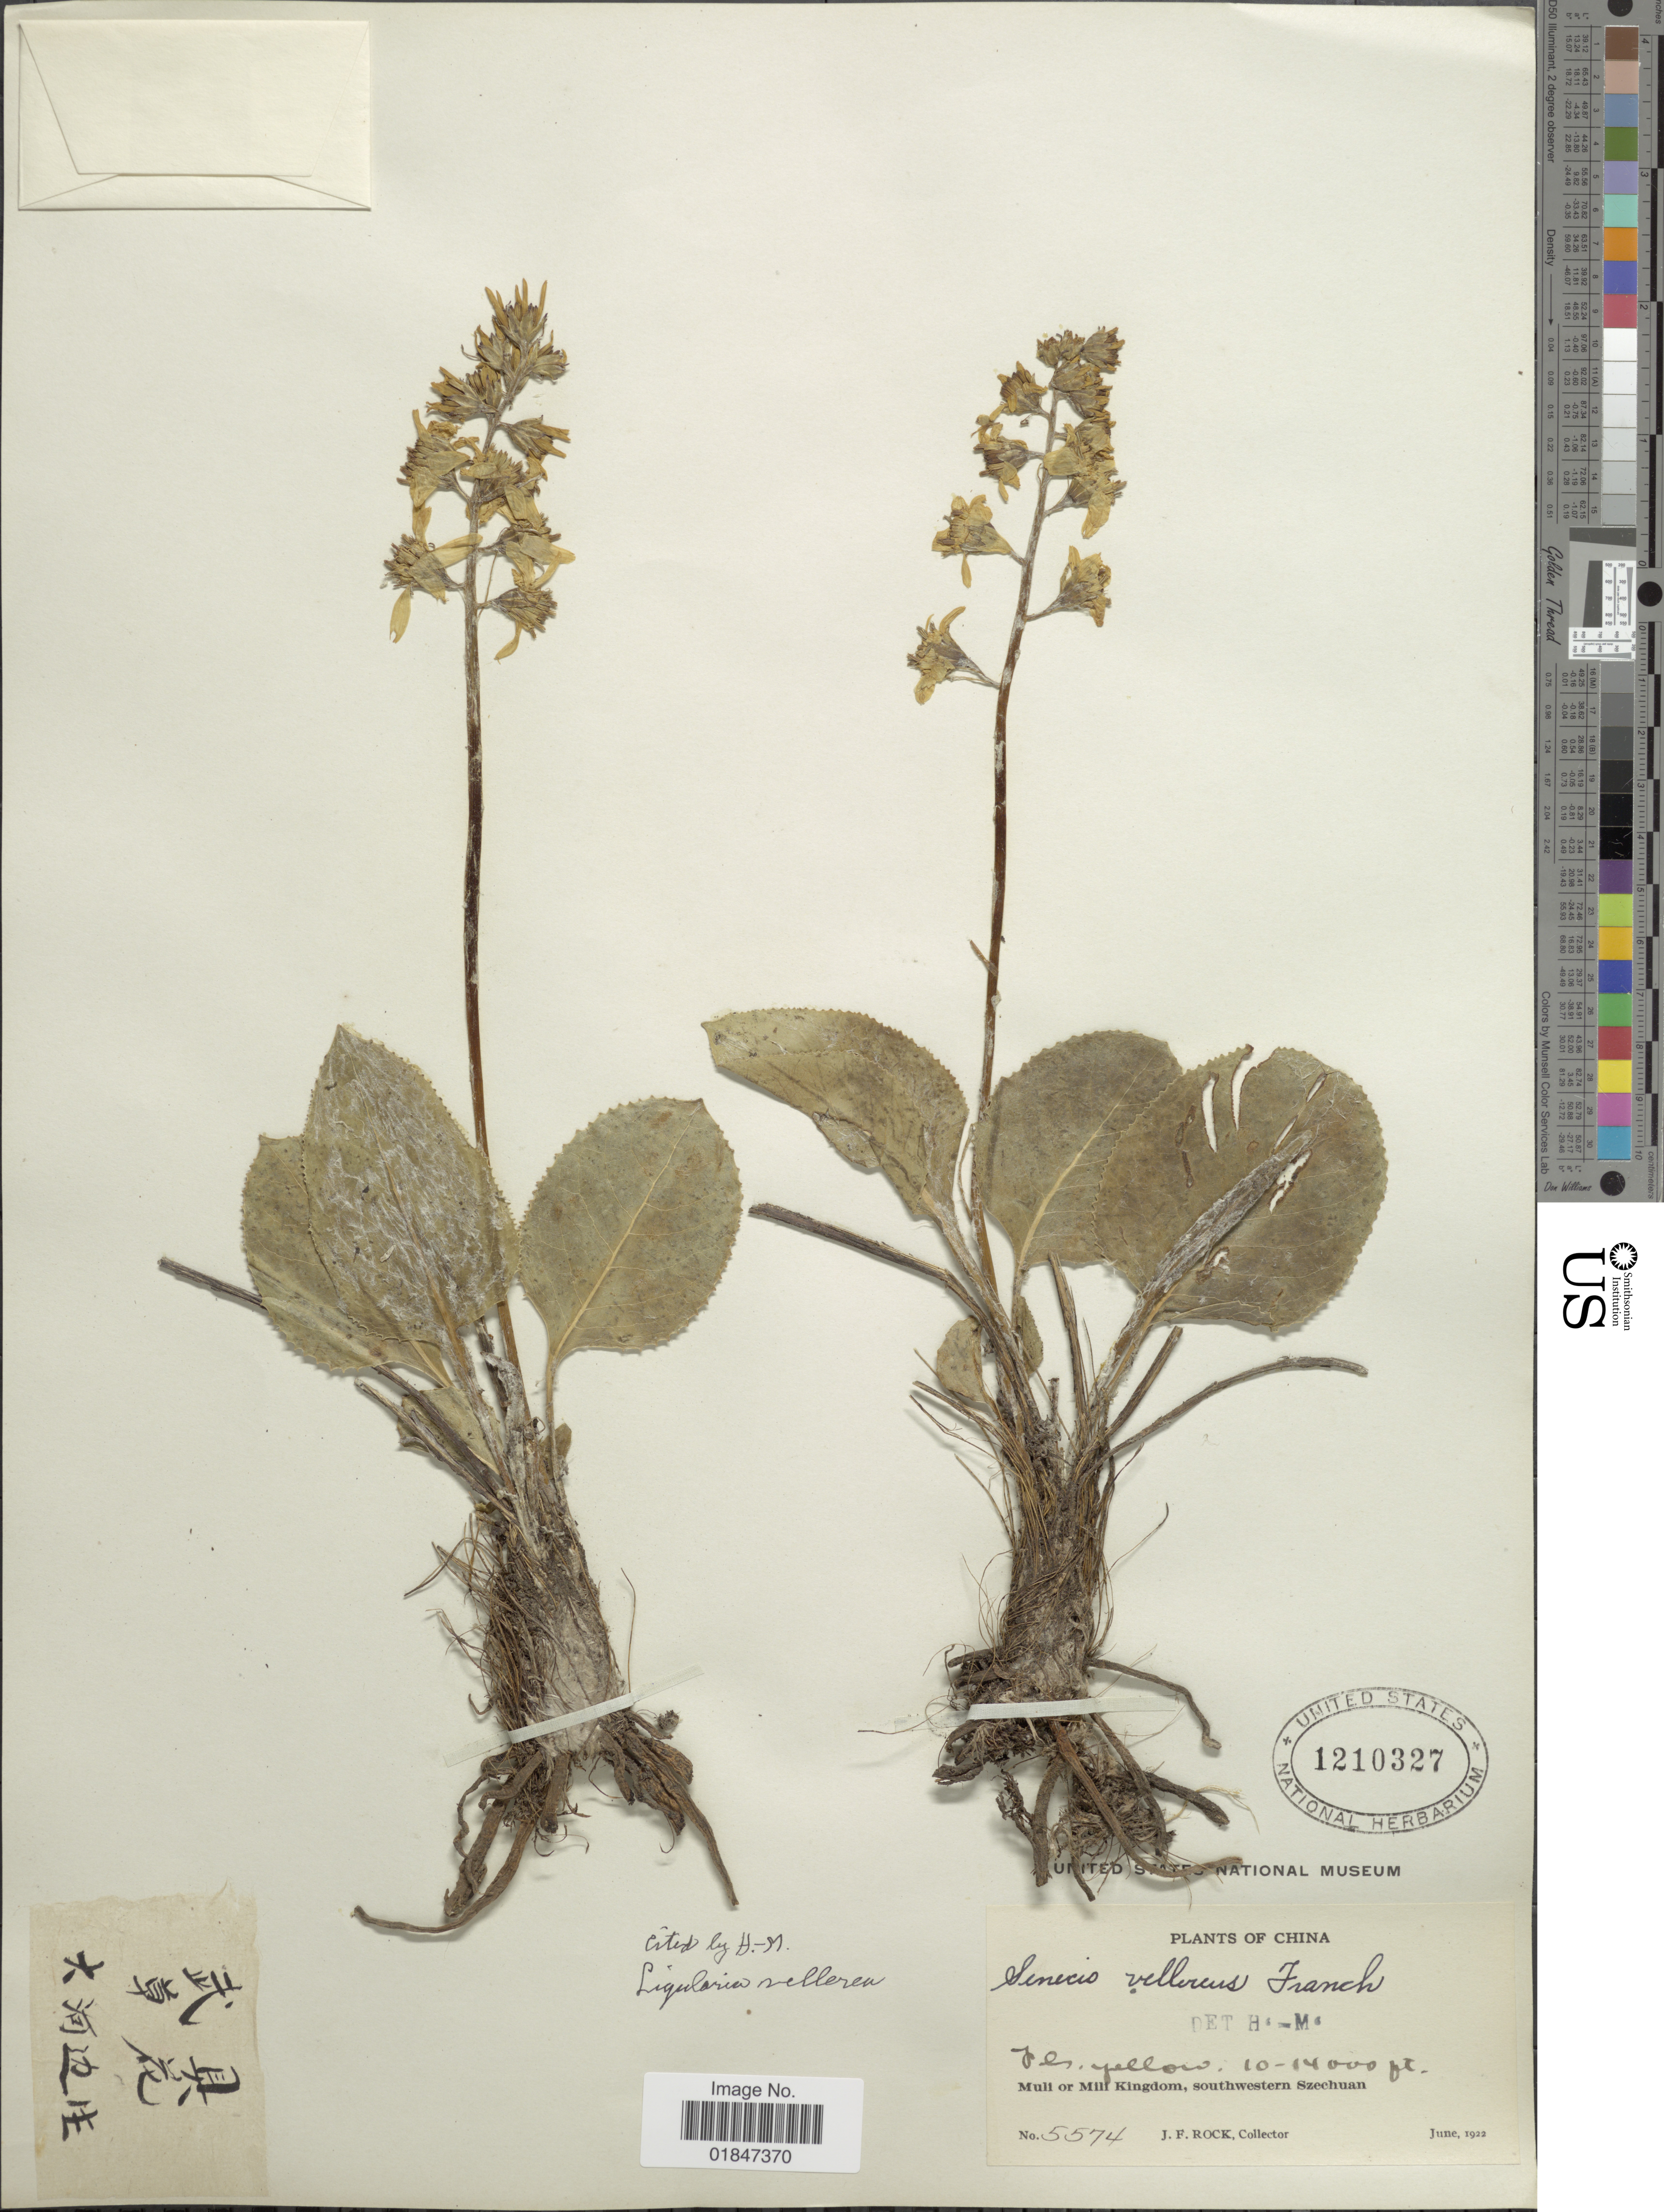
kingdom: Plantae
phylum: Tracheophyta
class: Magnoliopsida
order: Asterales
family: Asteraceae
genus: Ligularia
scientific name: Ligularia vellerea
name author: (Franch.) Hand.-Mazz.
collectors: J. Rock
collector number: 5574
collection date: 1922-06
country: China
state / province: Sichuan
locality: Muli or Mili Kingdom, southwestern Szechuan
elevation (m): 3048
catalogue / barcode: US 1210327